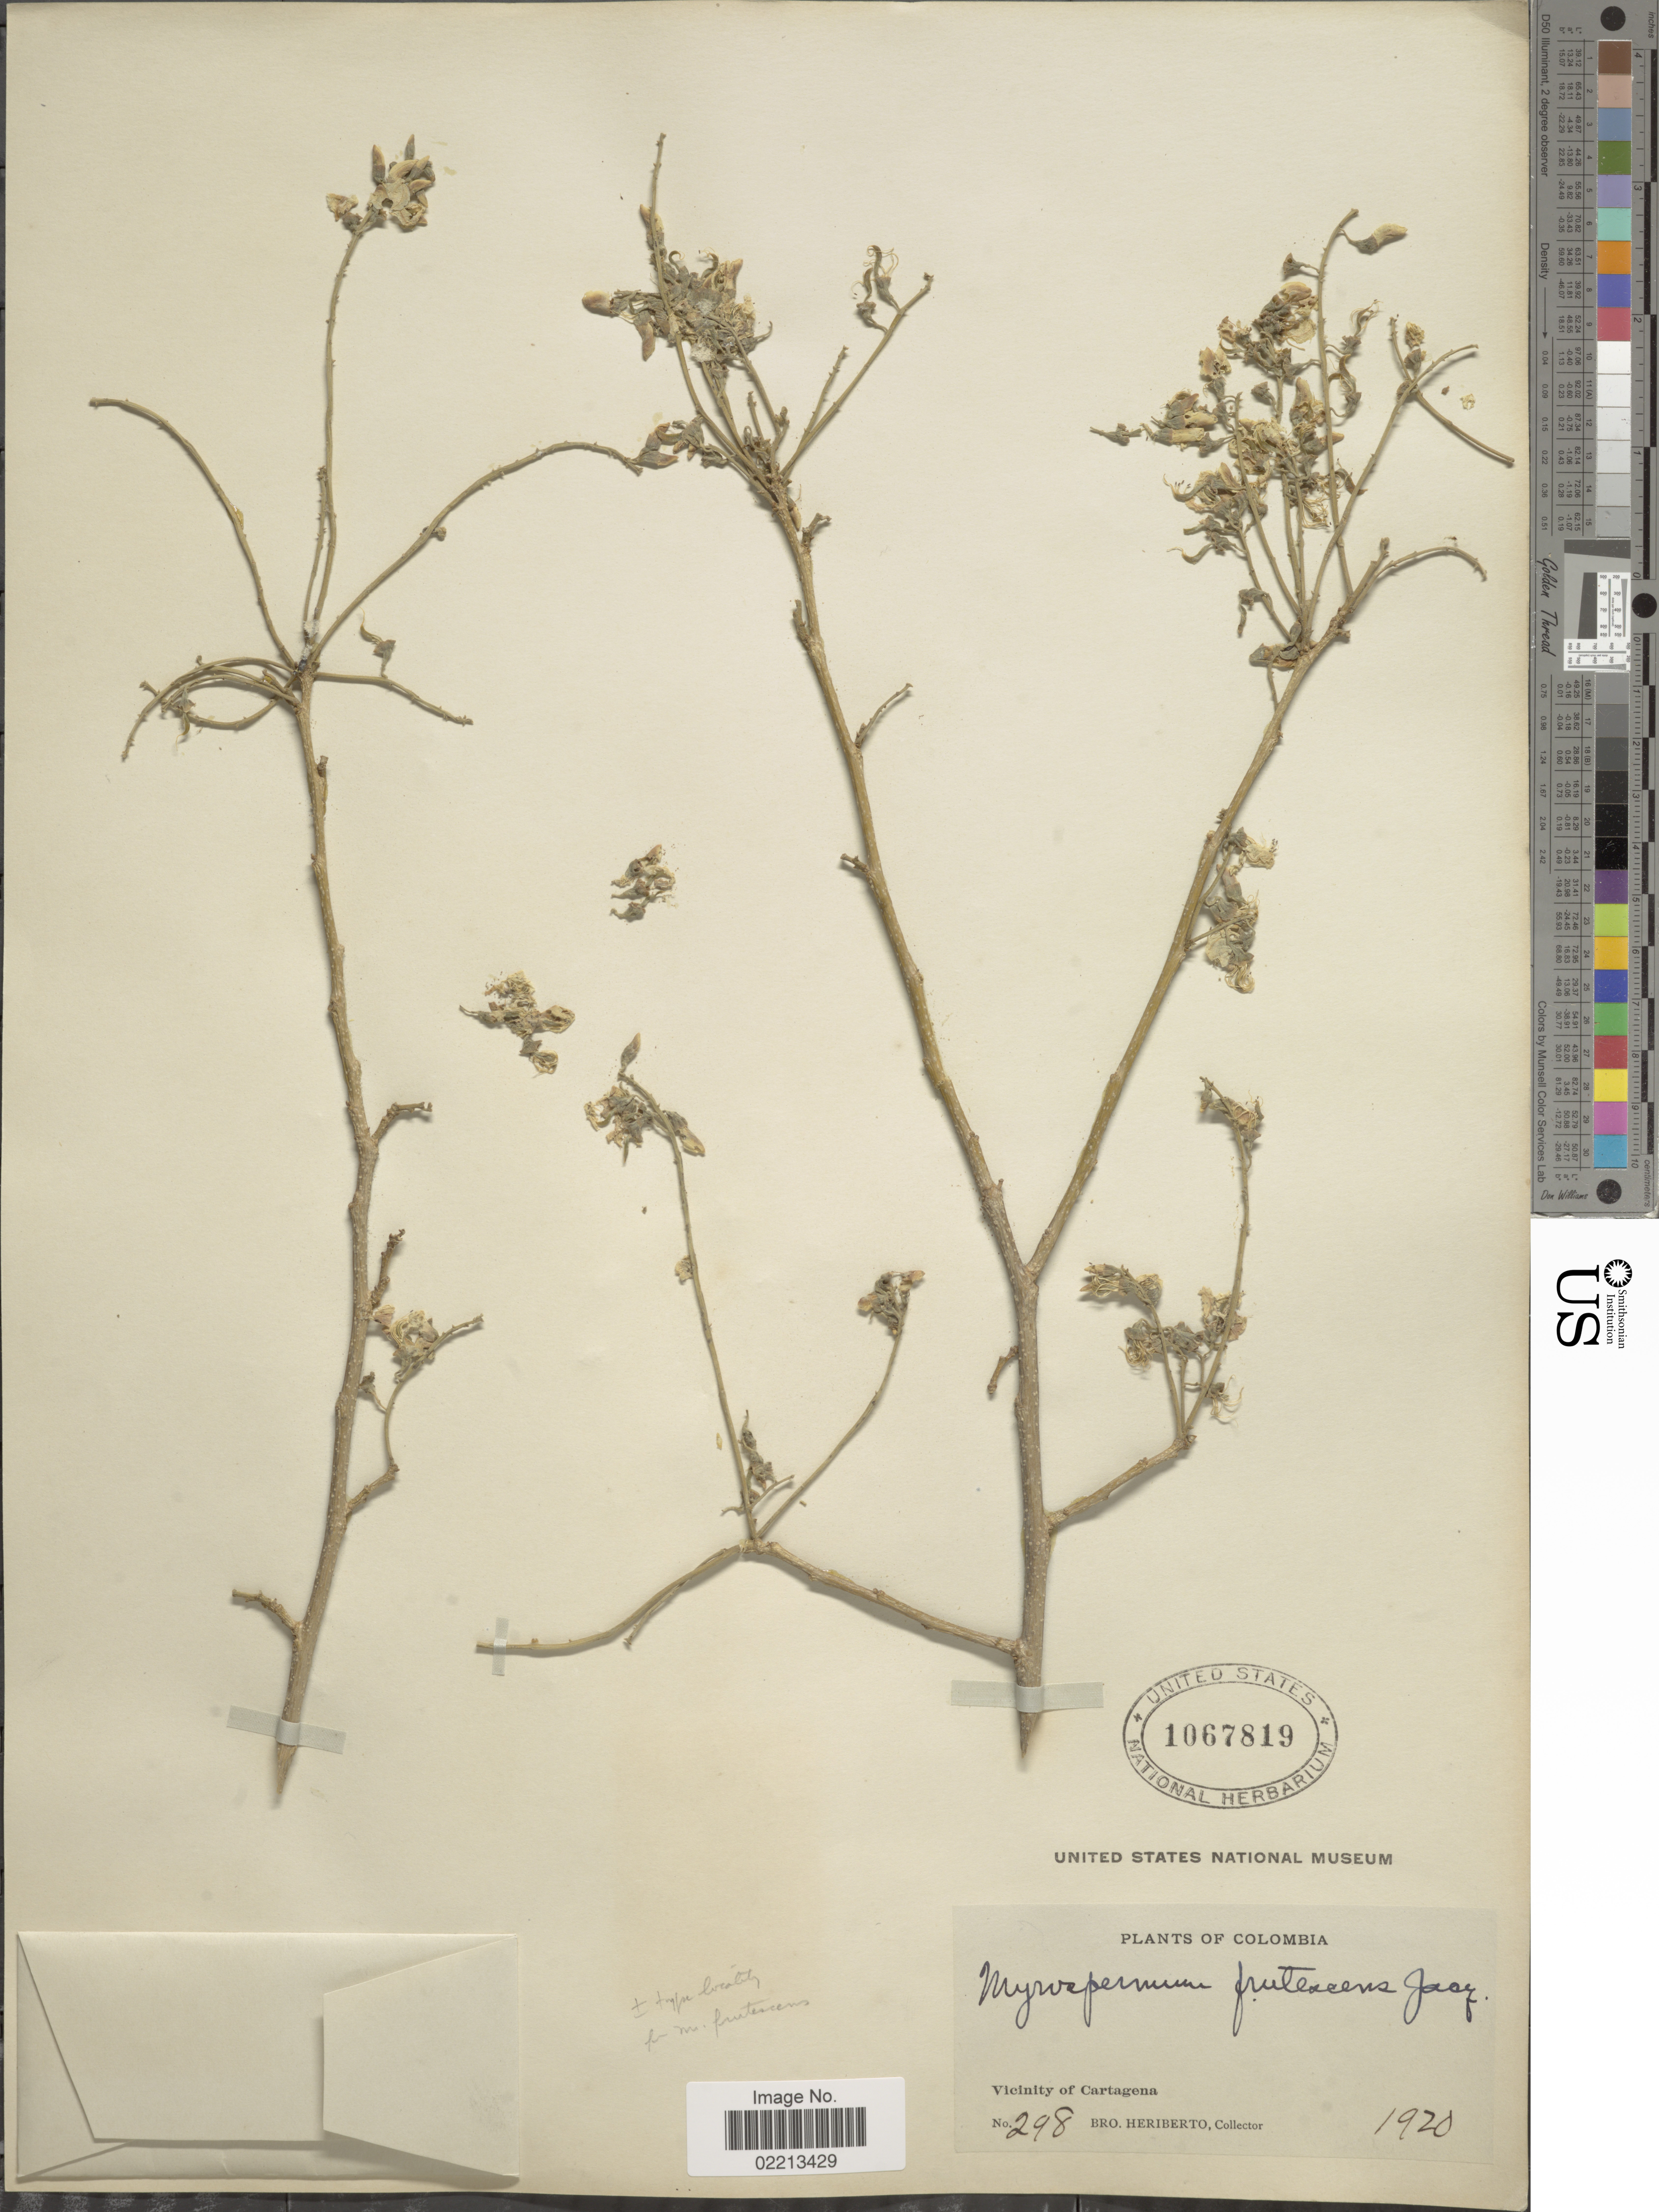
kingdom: Plantae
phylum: Tracheophyta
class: Magnoliopsida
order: Fabales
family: Fabaceae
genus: Myrospermum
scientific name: Myrospermum frutescens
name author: Jacq.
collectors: B. Heriberto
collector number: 298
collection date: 1920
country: Colombia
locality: Vicinity of Cartagena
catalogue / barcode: US 1067819